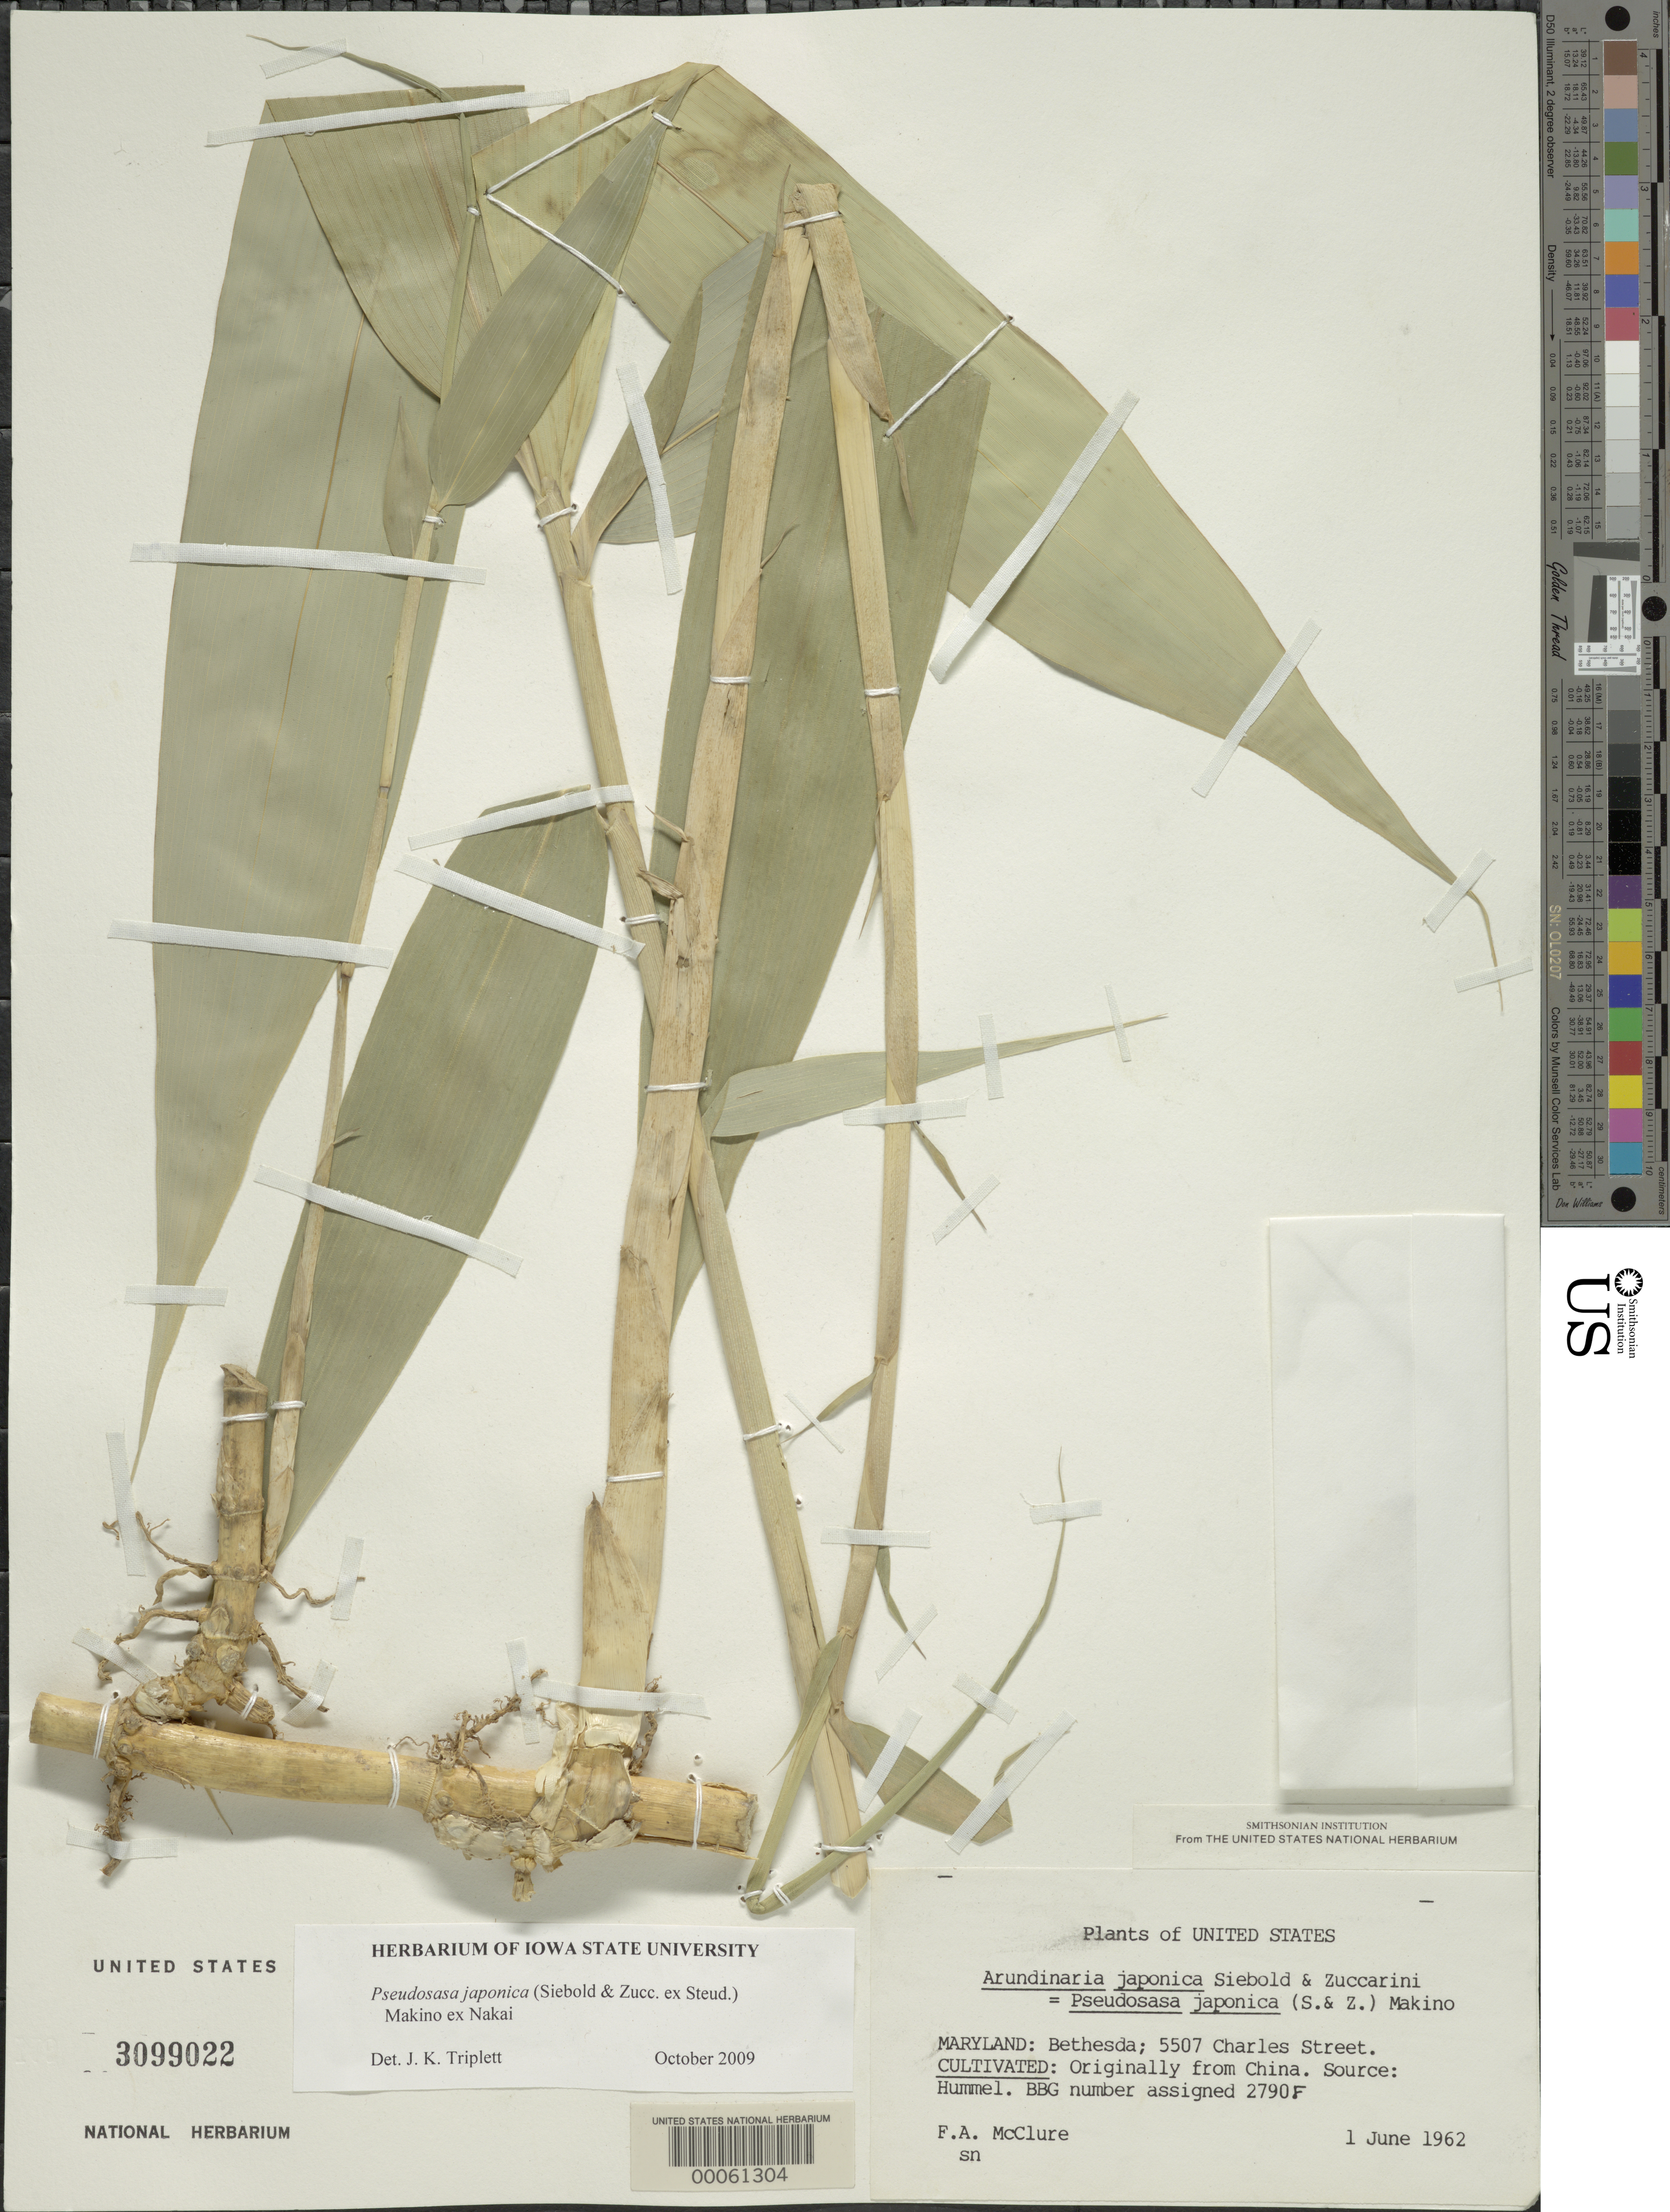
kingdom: Plantae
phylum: Tracheophyta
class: Liliopsida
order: Poales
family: Poaceae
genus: Pseudosasa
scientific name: Pseudosasa japonica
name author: (Siebold & Zucc. ex Steud.) Makino ex Nakai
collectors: F. A. McClure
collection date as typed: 01 Jun 1962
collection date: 1962-06-01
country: United States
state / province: Maryland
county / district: Montgomery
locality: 5507 Charles Street, Bethesda (McClure's garden)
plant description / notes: Nc, Rhizome, Leaf Complement; BBG #2790F; source: Hummel; originally from China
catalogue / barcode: US 3099022